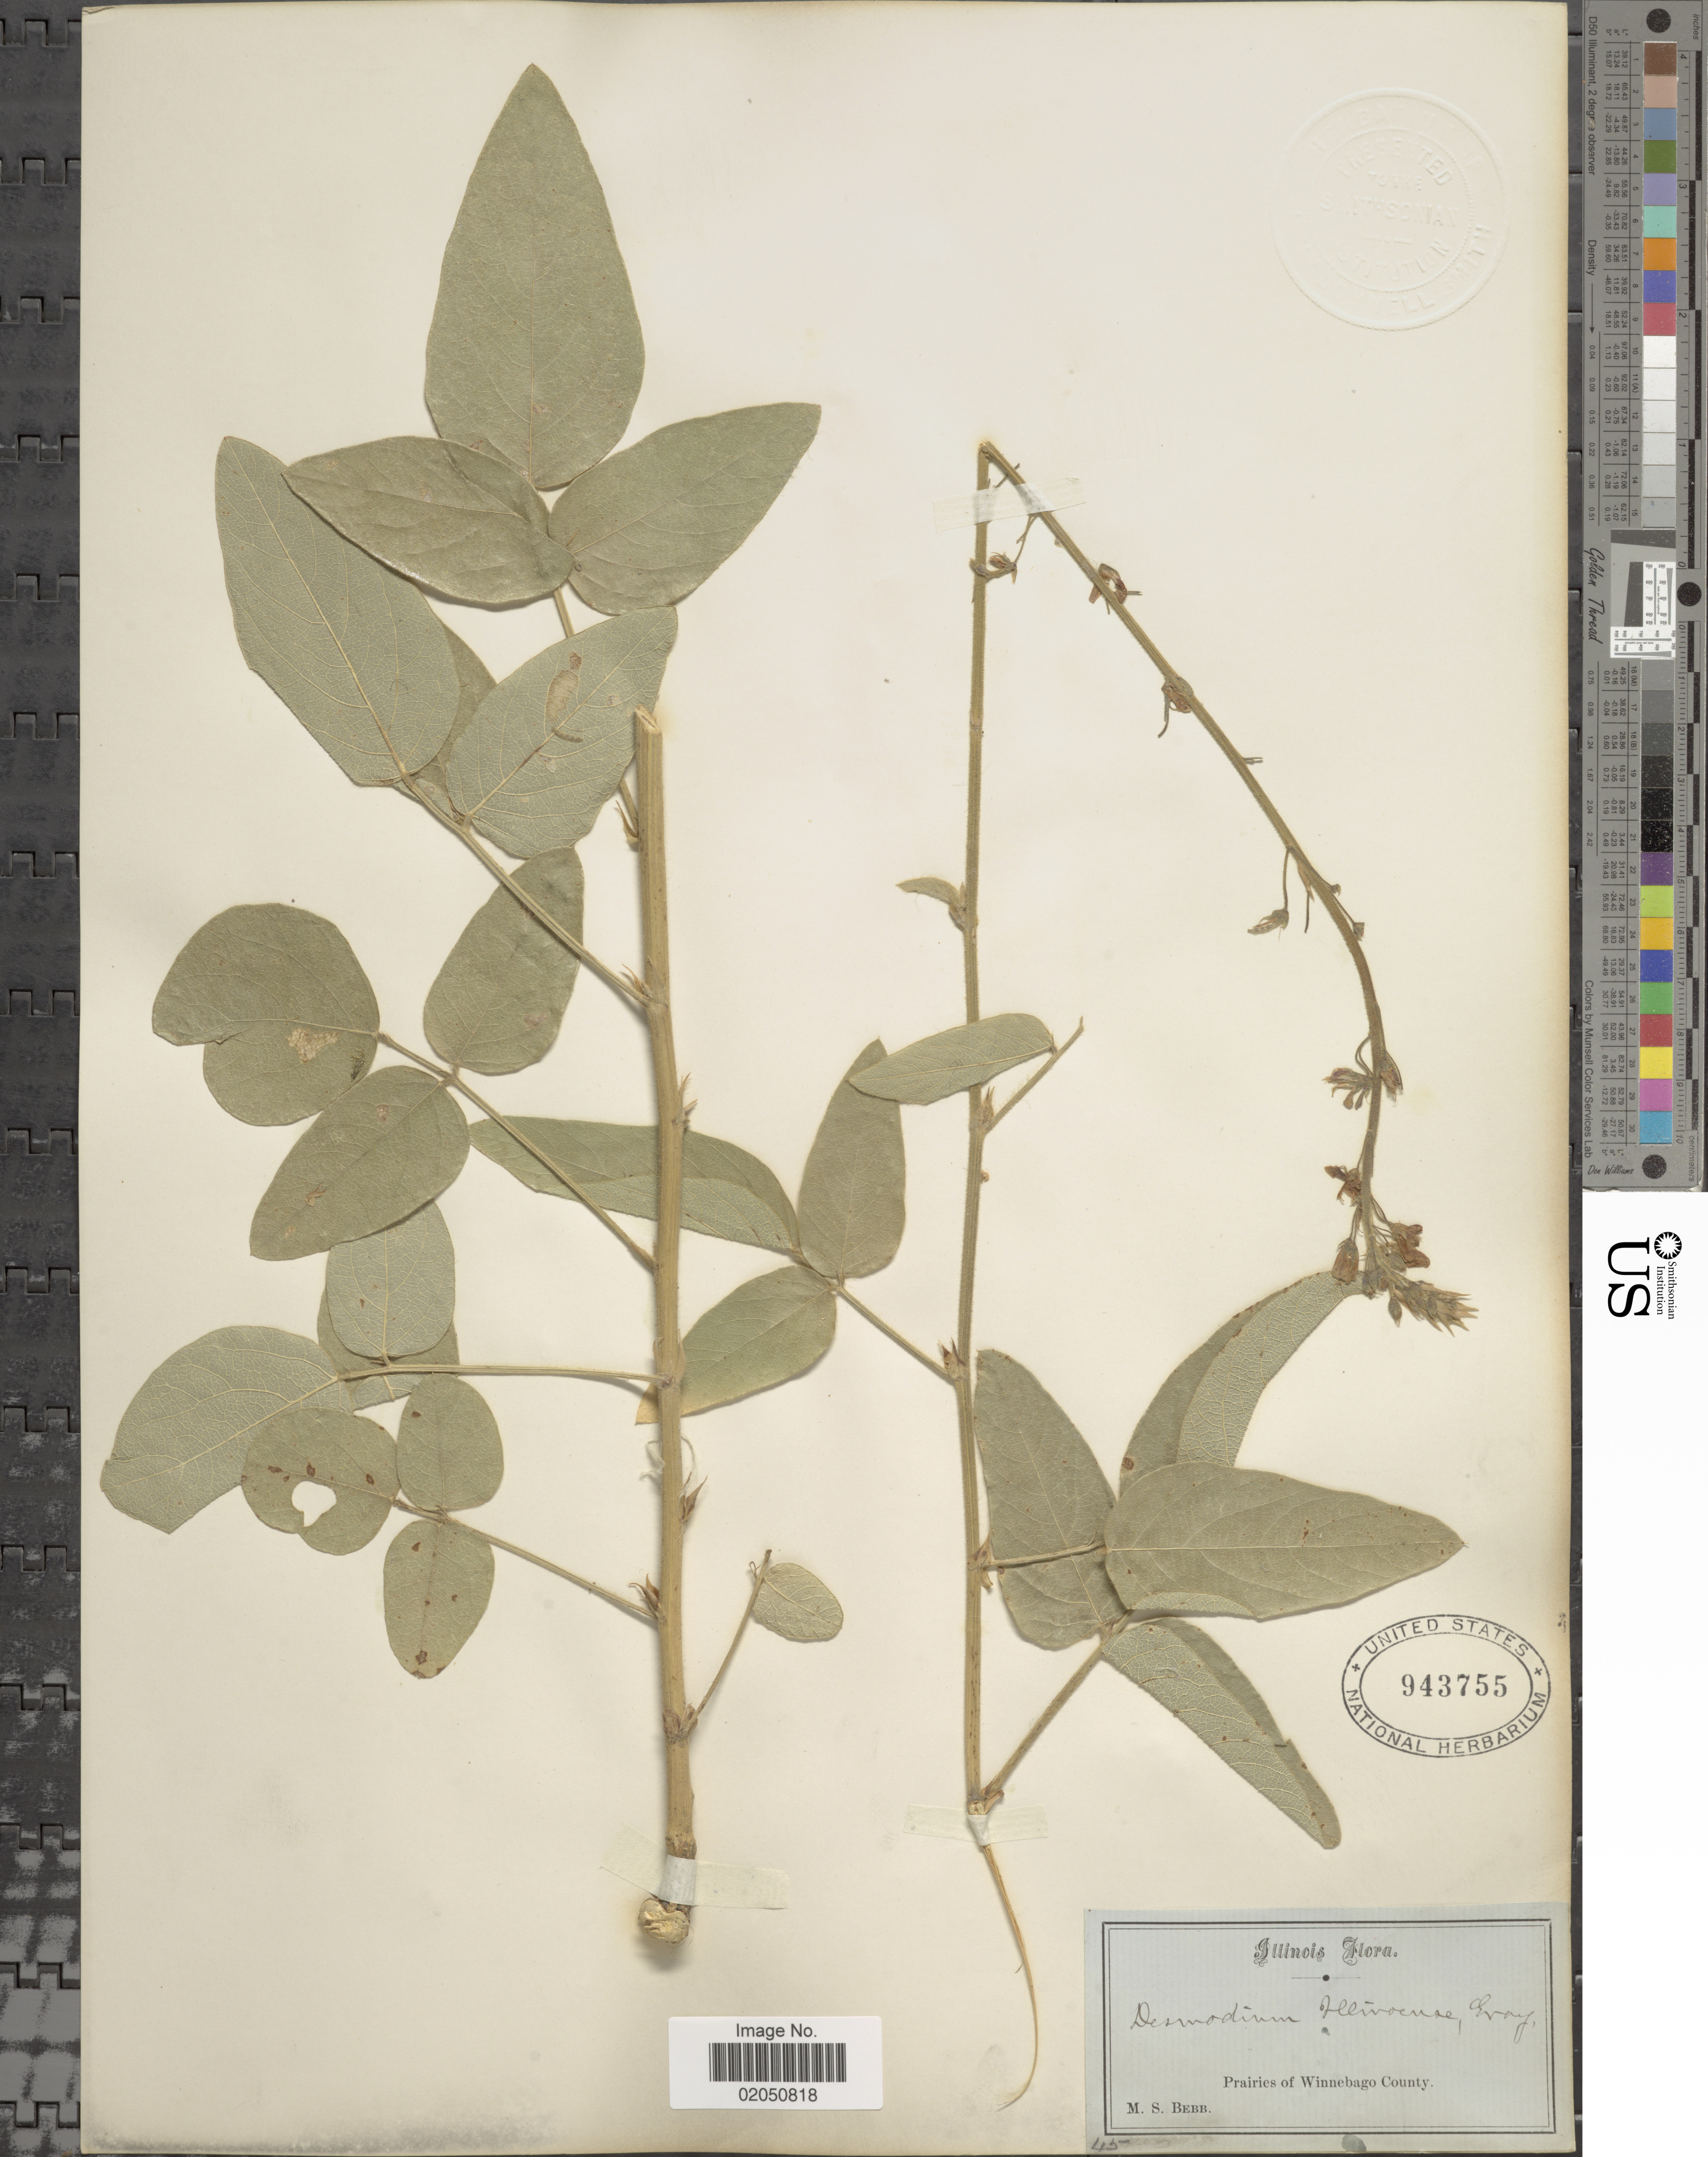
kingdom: Plantae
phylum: Tracheophyta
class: Magnoliopsida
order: Fabales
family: Fabaceae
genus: Desmodium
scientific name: Desmodium illinoense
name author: A. Gray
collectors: M. Bebb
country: United States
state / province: Illinois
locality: Prairies of Winnebago County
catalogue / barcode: US 943755